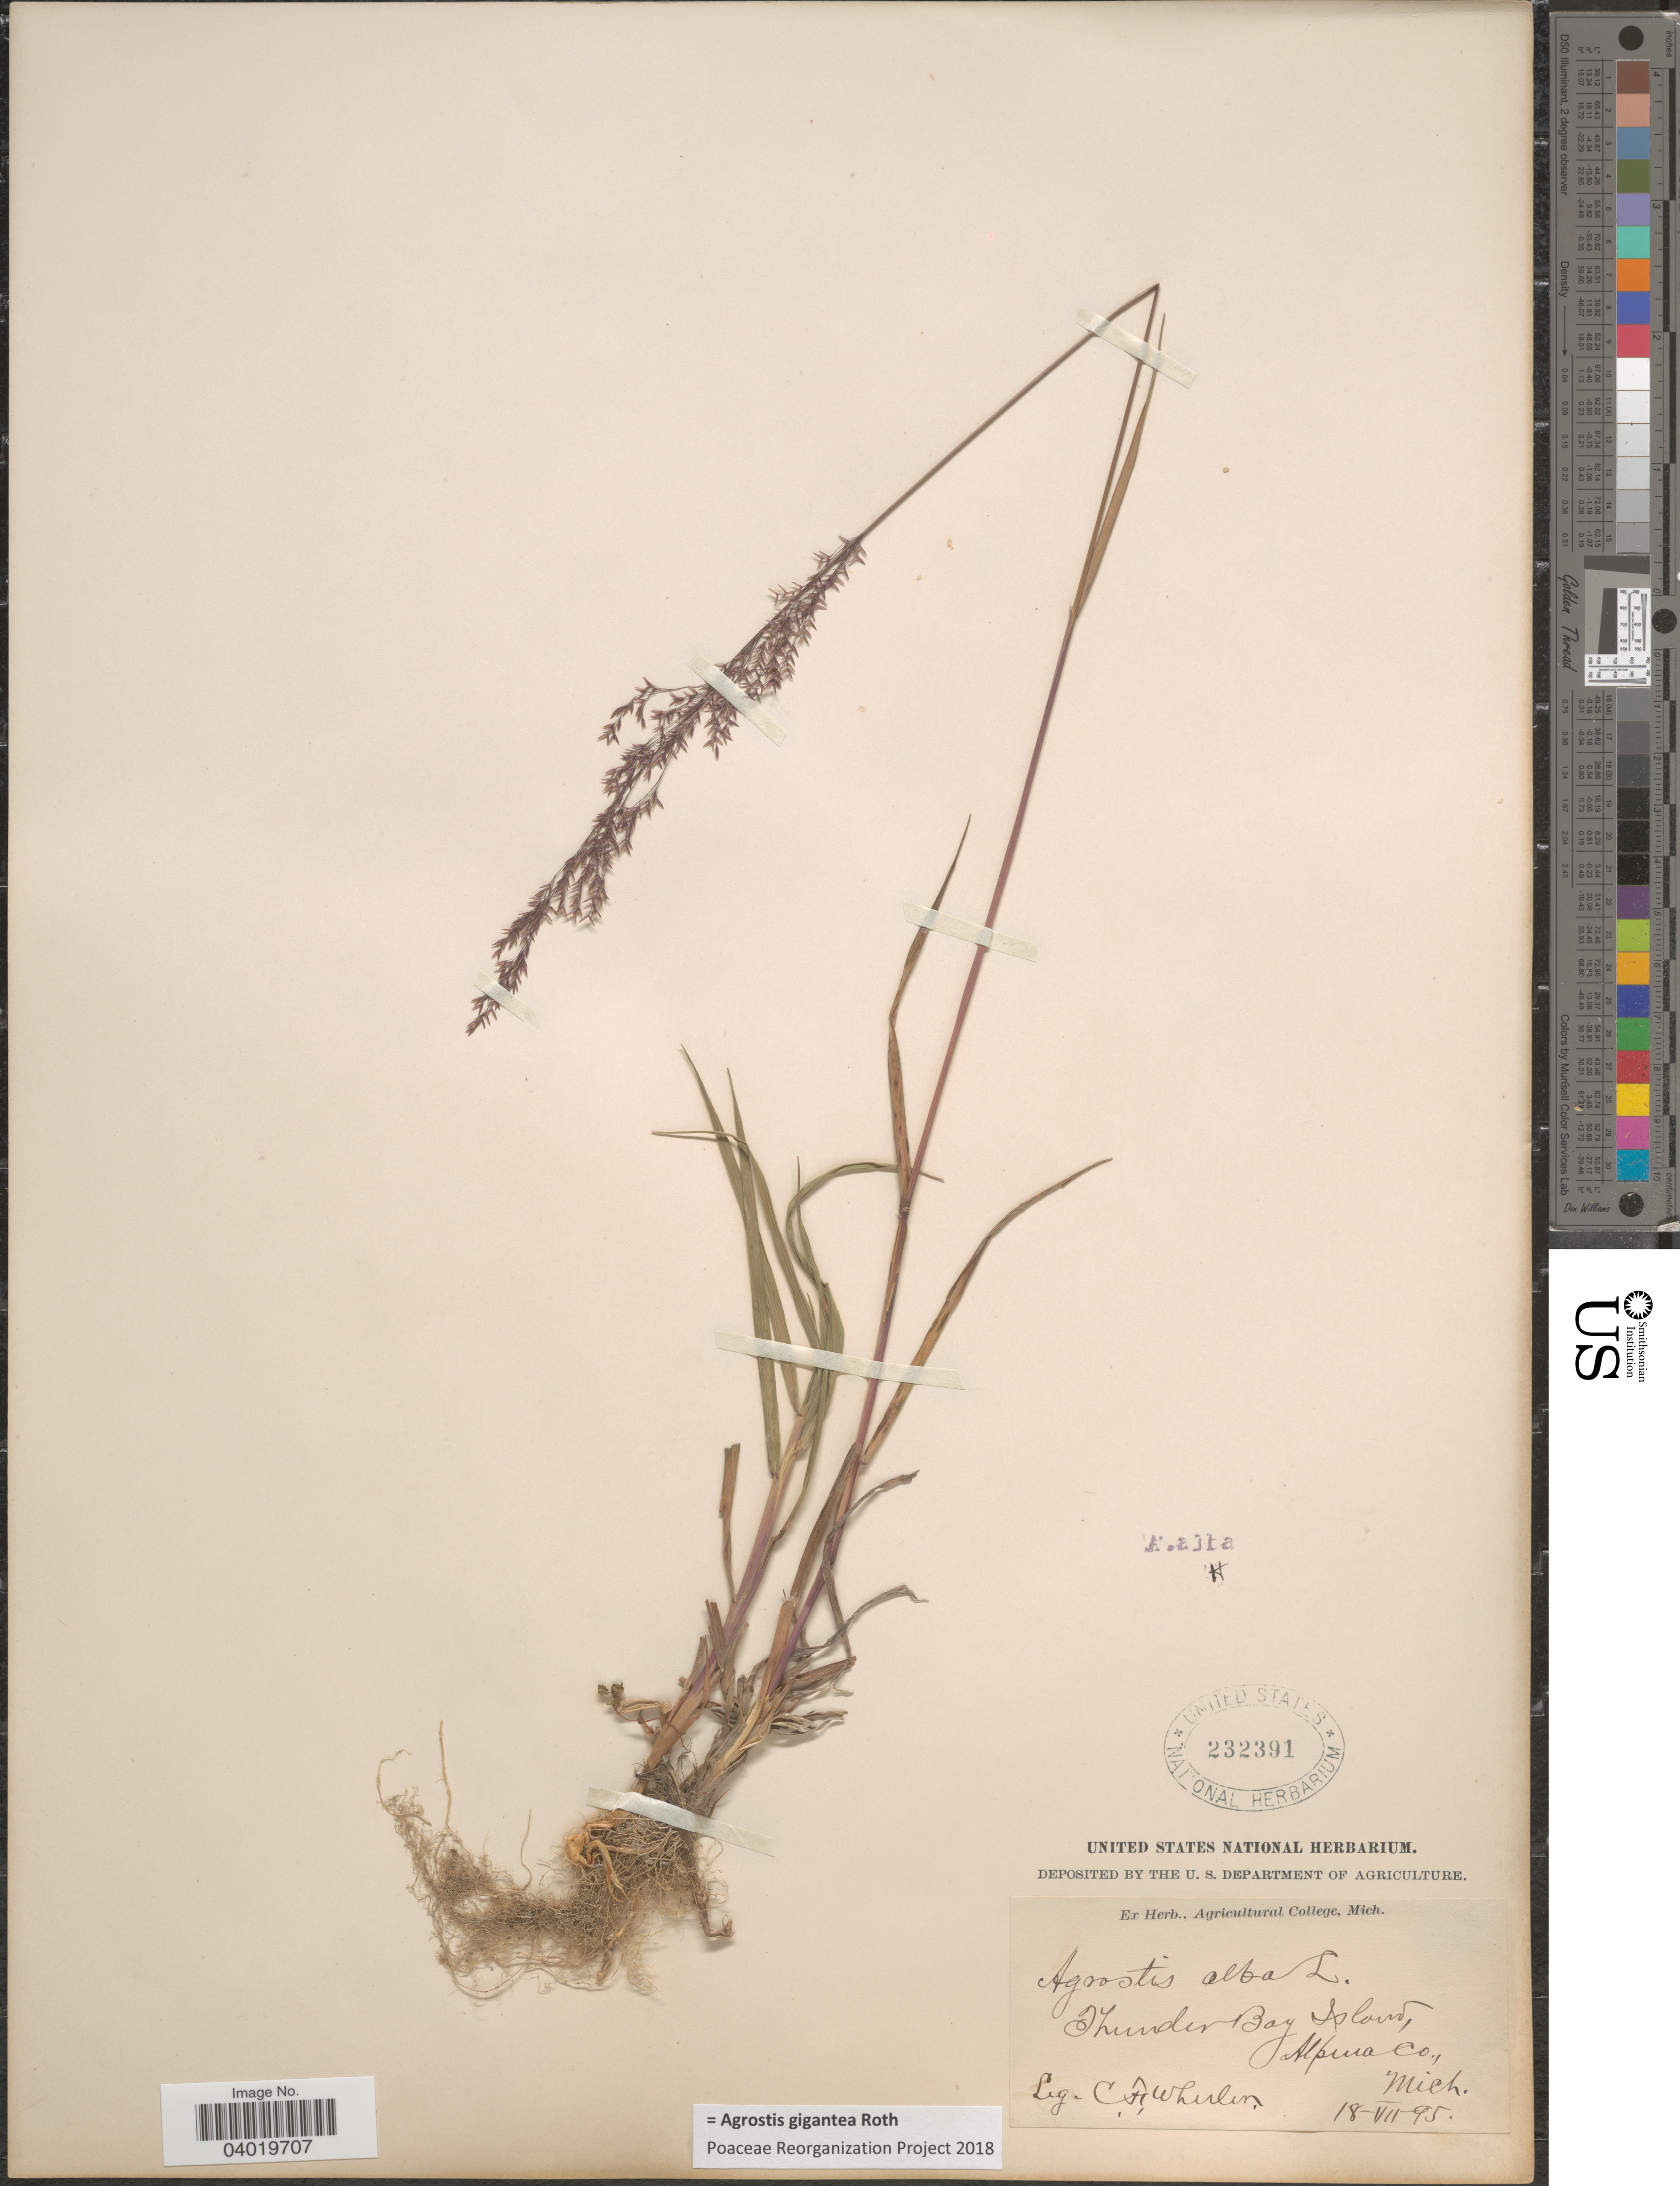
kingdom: Plantae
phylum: Tracheophyta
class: Liliopsida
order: Poales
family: Poaceae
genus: Agrostis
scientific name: Agrostis gigantea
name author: Roth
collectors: C. Wheeler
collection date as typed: Transcribed d/m/y: 18/7/95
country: United States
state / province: Michigan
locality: Thunder Bay Island, Alpina Co.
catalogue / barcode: US 232391